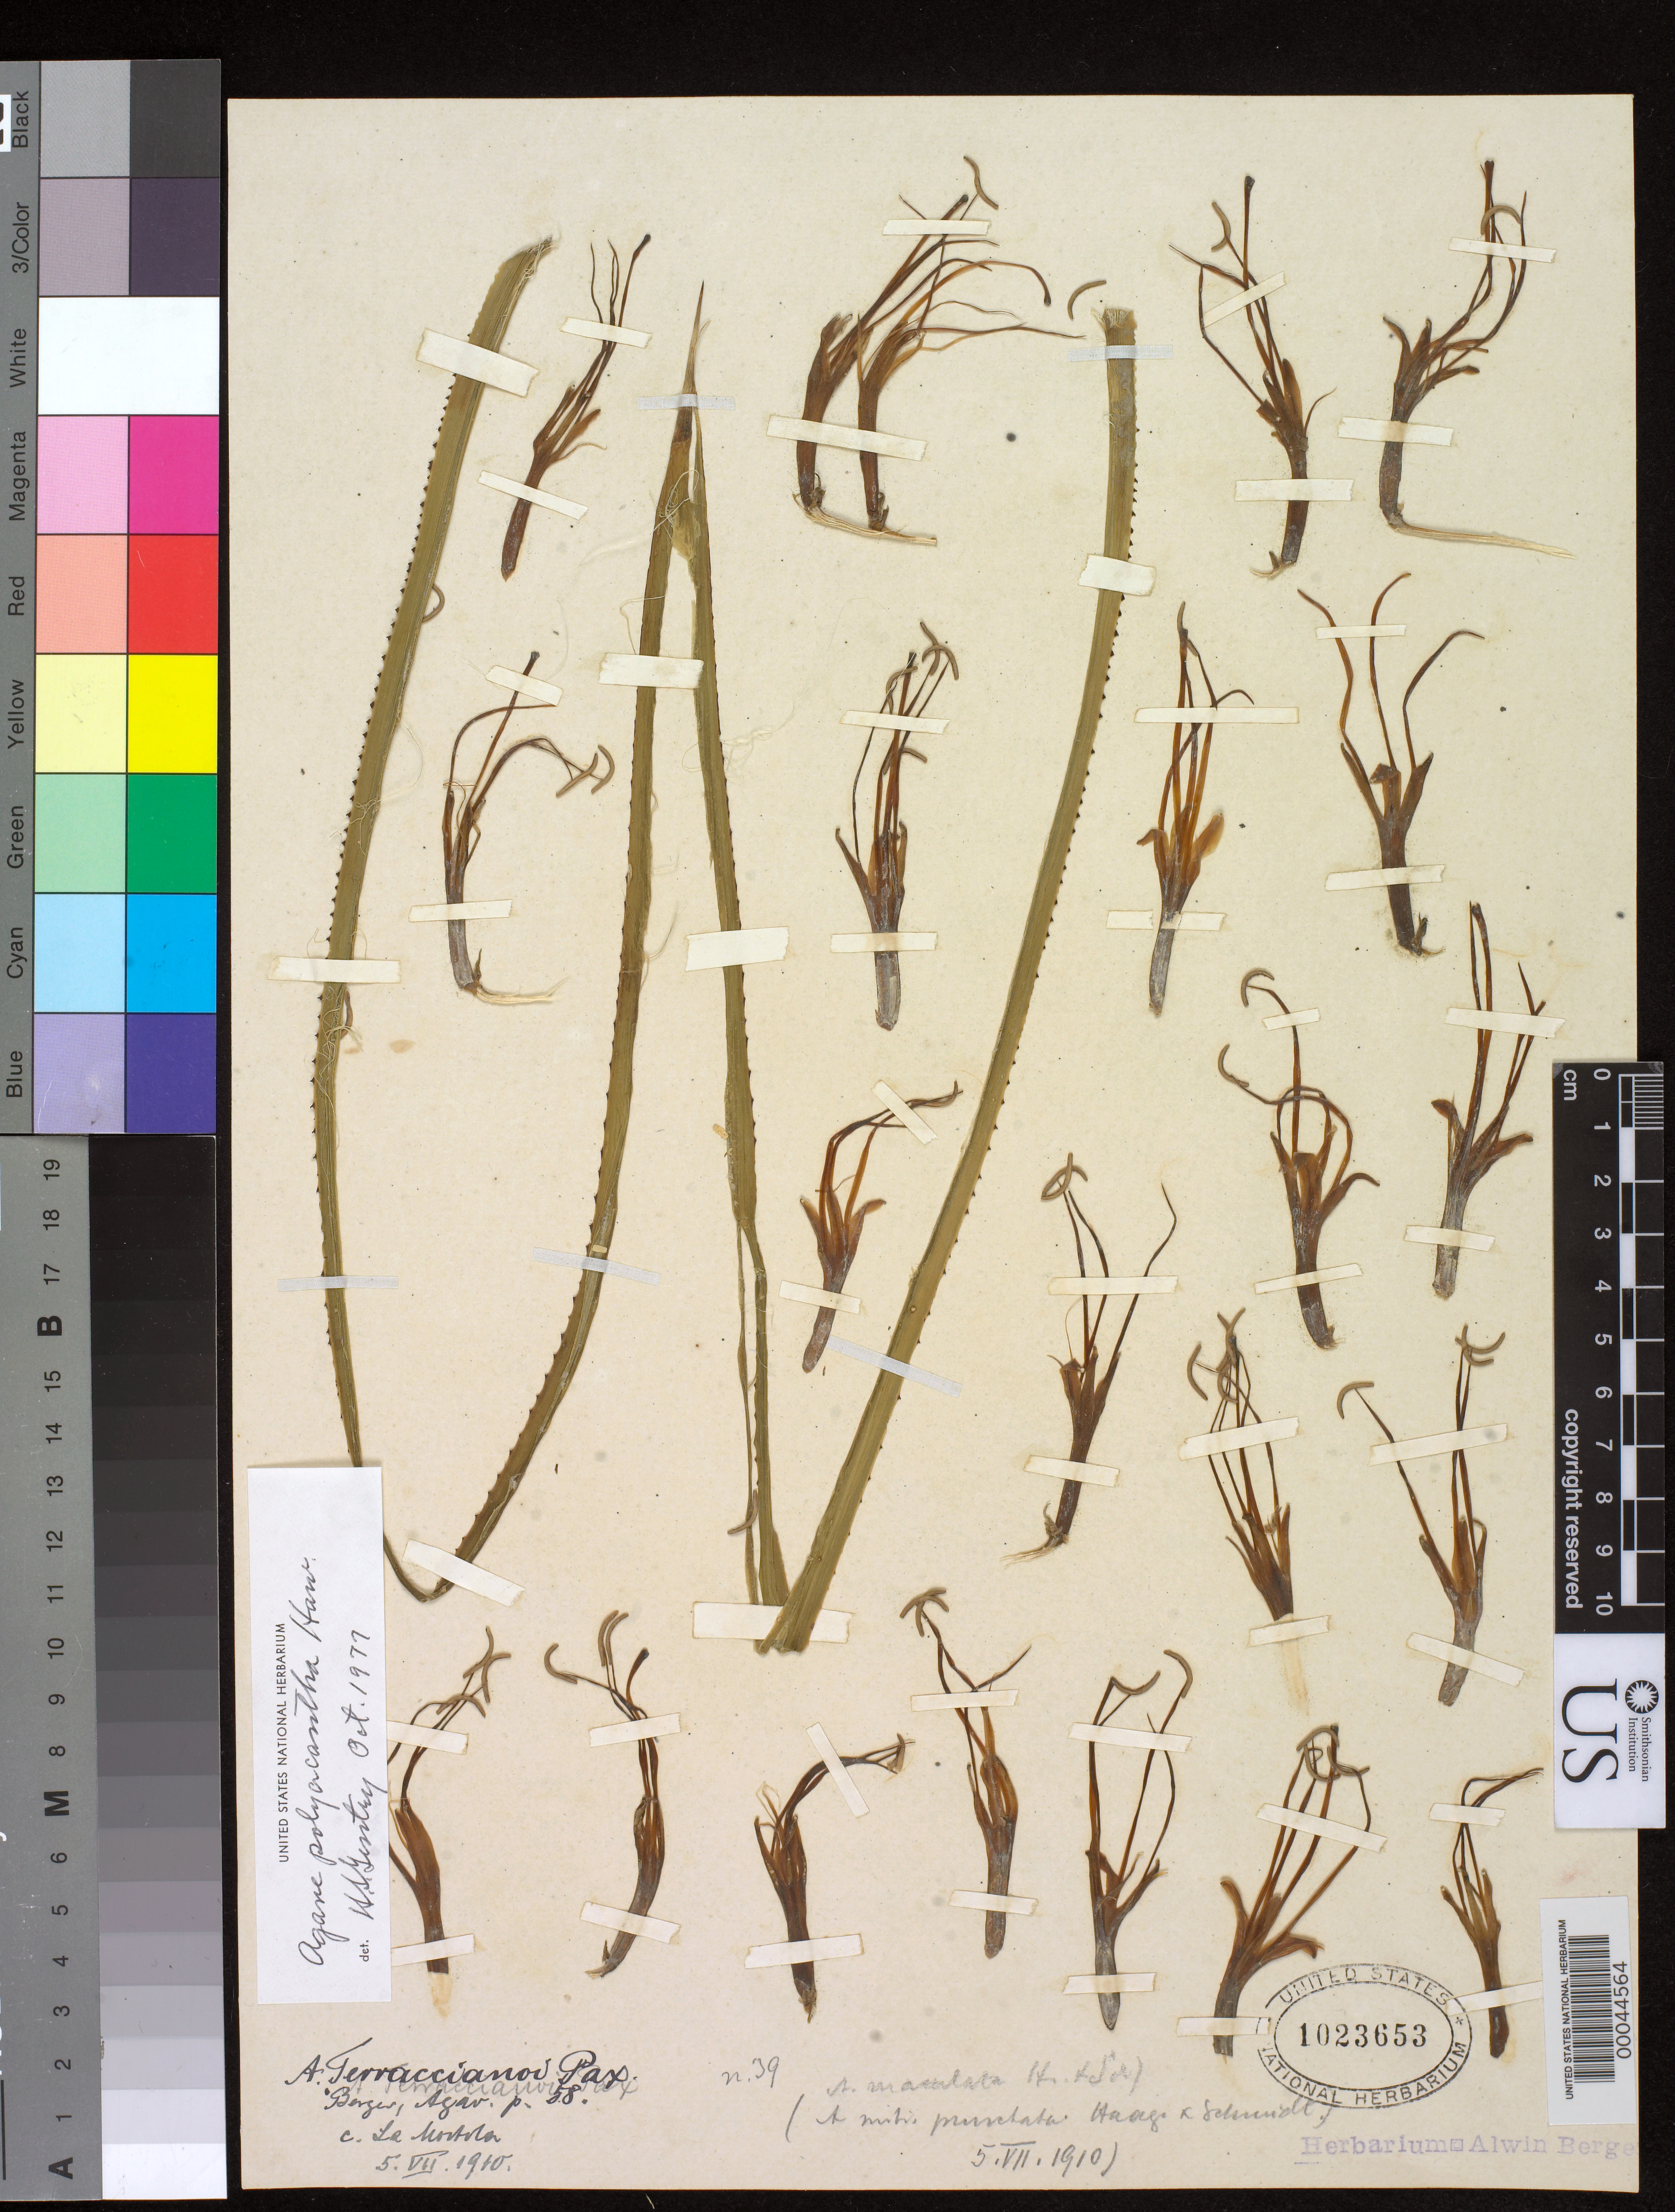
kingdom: Plantae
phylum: Tracheophyta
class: Liliopsida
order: Asparagales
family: Asparagaceae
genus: Agave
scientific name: Agave polyacantha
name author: Haw.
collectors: ex herb. A. Berger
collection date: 1909-06-02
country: Mexico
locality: Cultivated at La Mortola, Italy.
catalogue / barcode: US 1023653